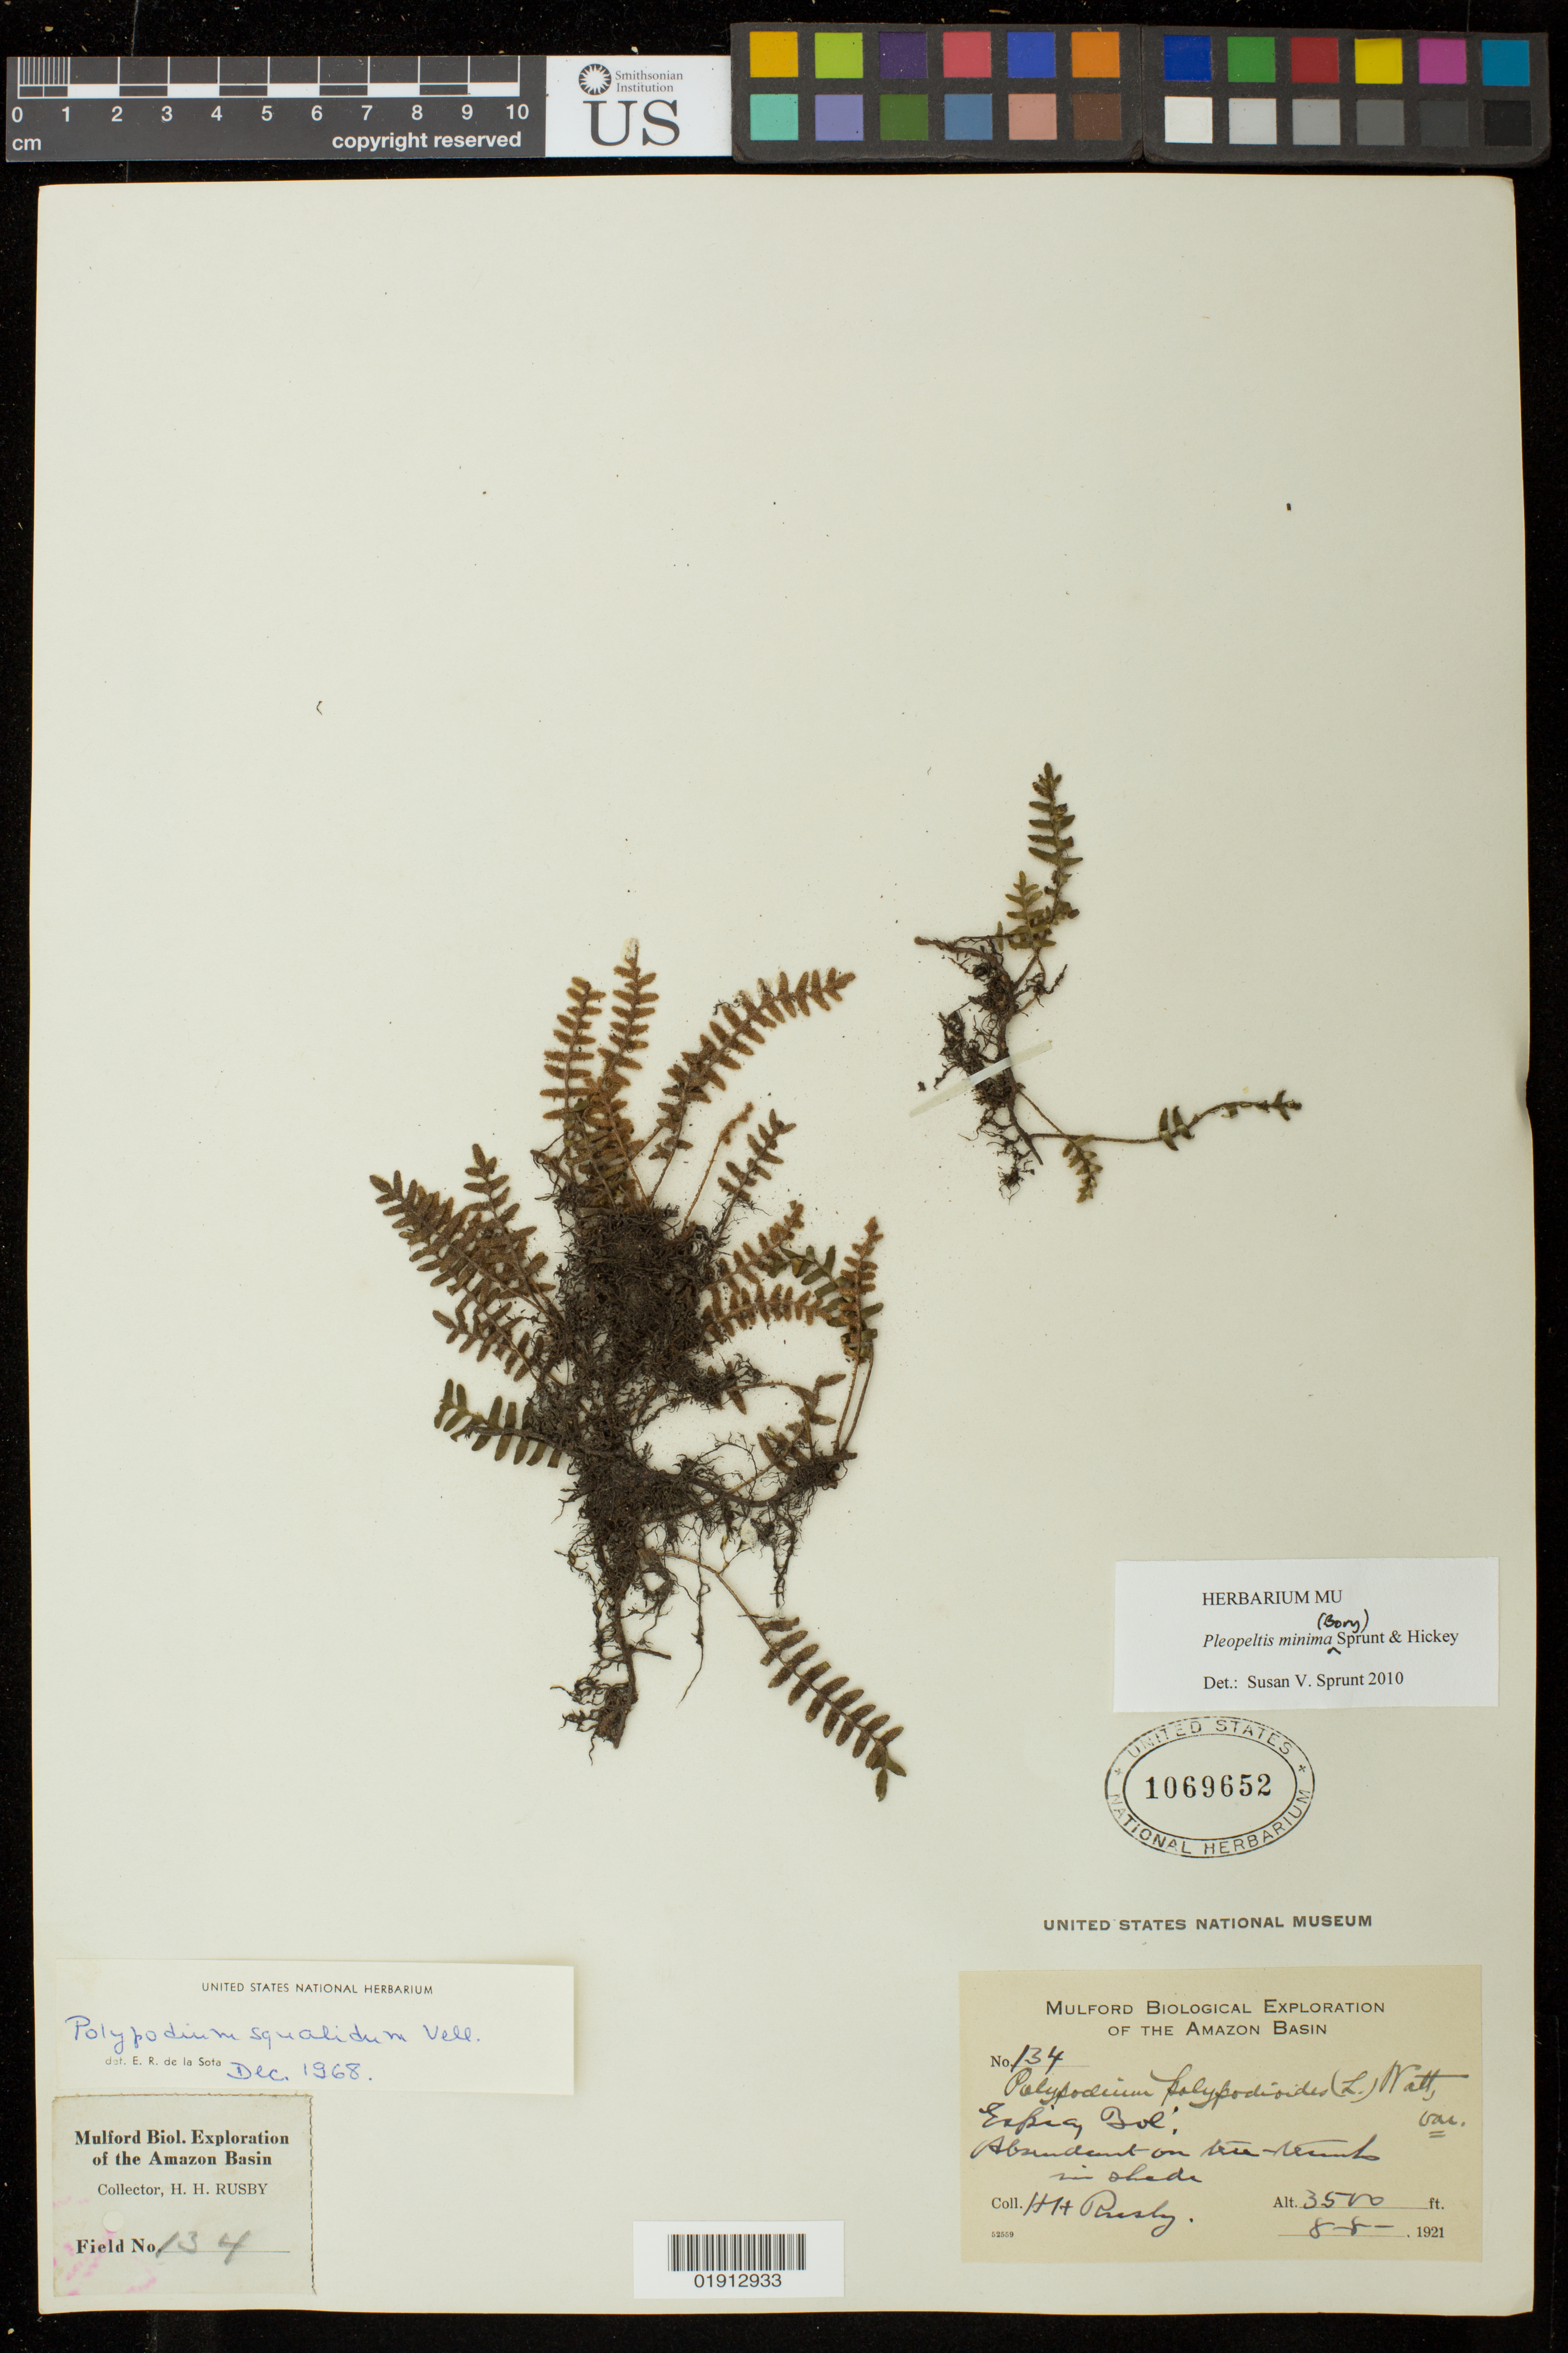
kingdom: Plantae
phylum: Tracheophyta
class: Polypodiopsida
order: Polypodiales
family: Polypodiaceae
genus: Pleopeltis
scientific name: Pleopeltis minima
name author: (Bory) J. Prado & R. Y. Hirai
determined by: Sprunt, S. V.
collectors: H. H. Rusby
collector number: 134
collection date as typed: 8-8-1921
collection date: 1921-08-08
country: Bolivia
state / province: La Paz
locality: Espia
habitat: In shade.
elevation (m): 1067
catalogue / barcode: US 1069652